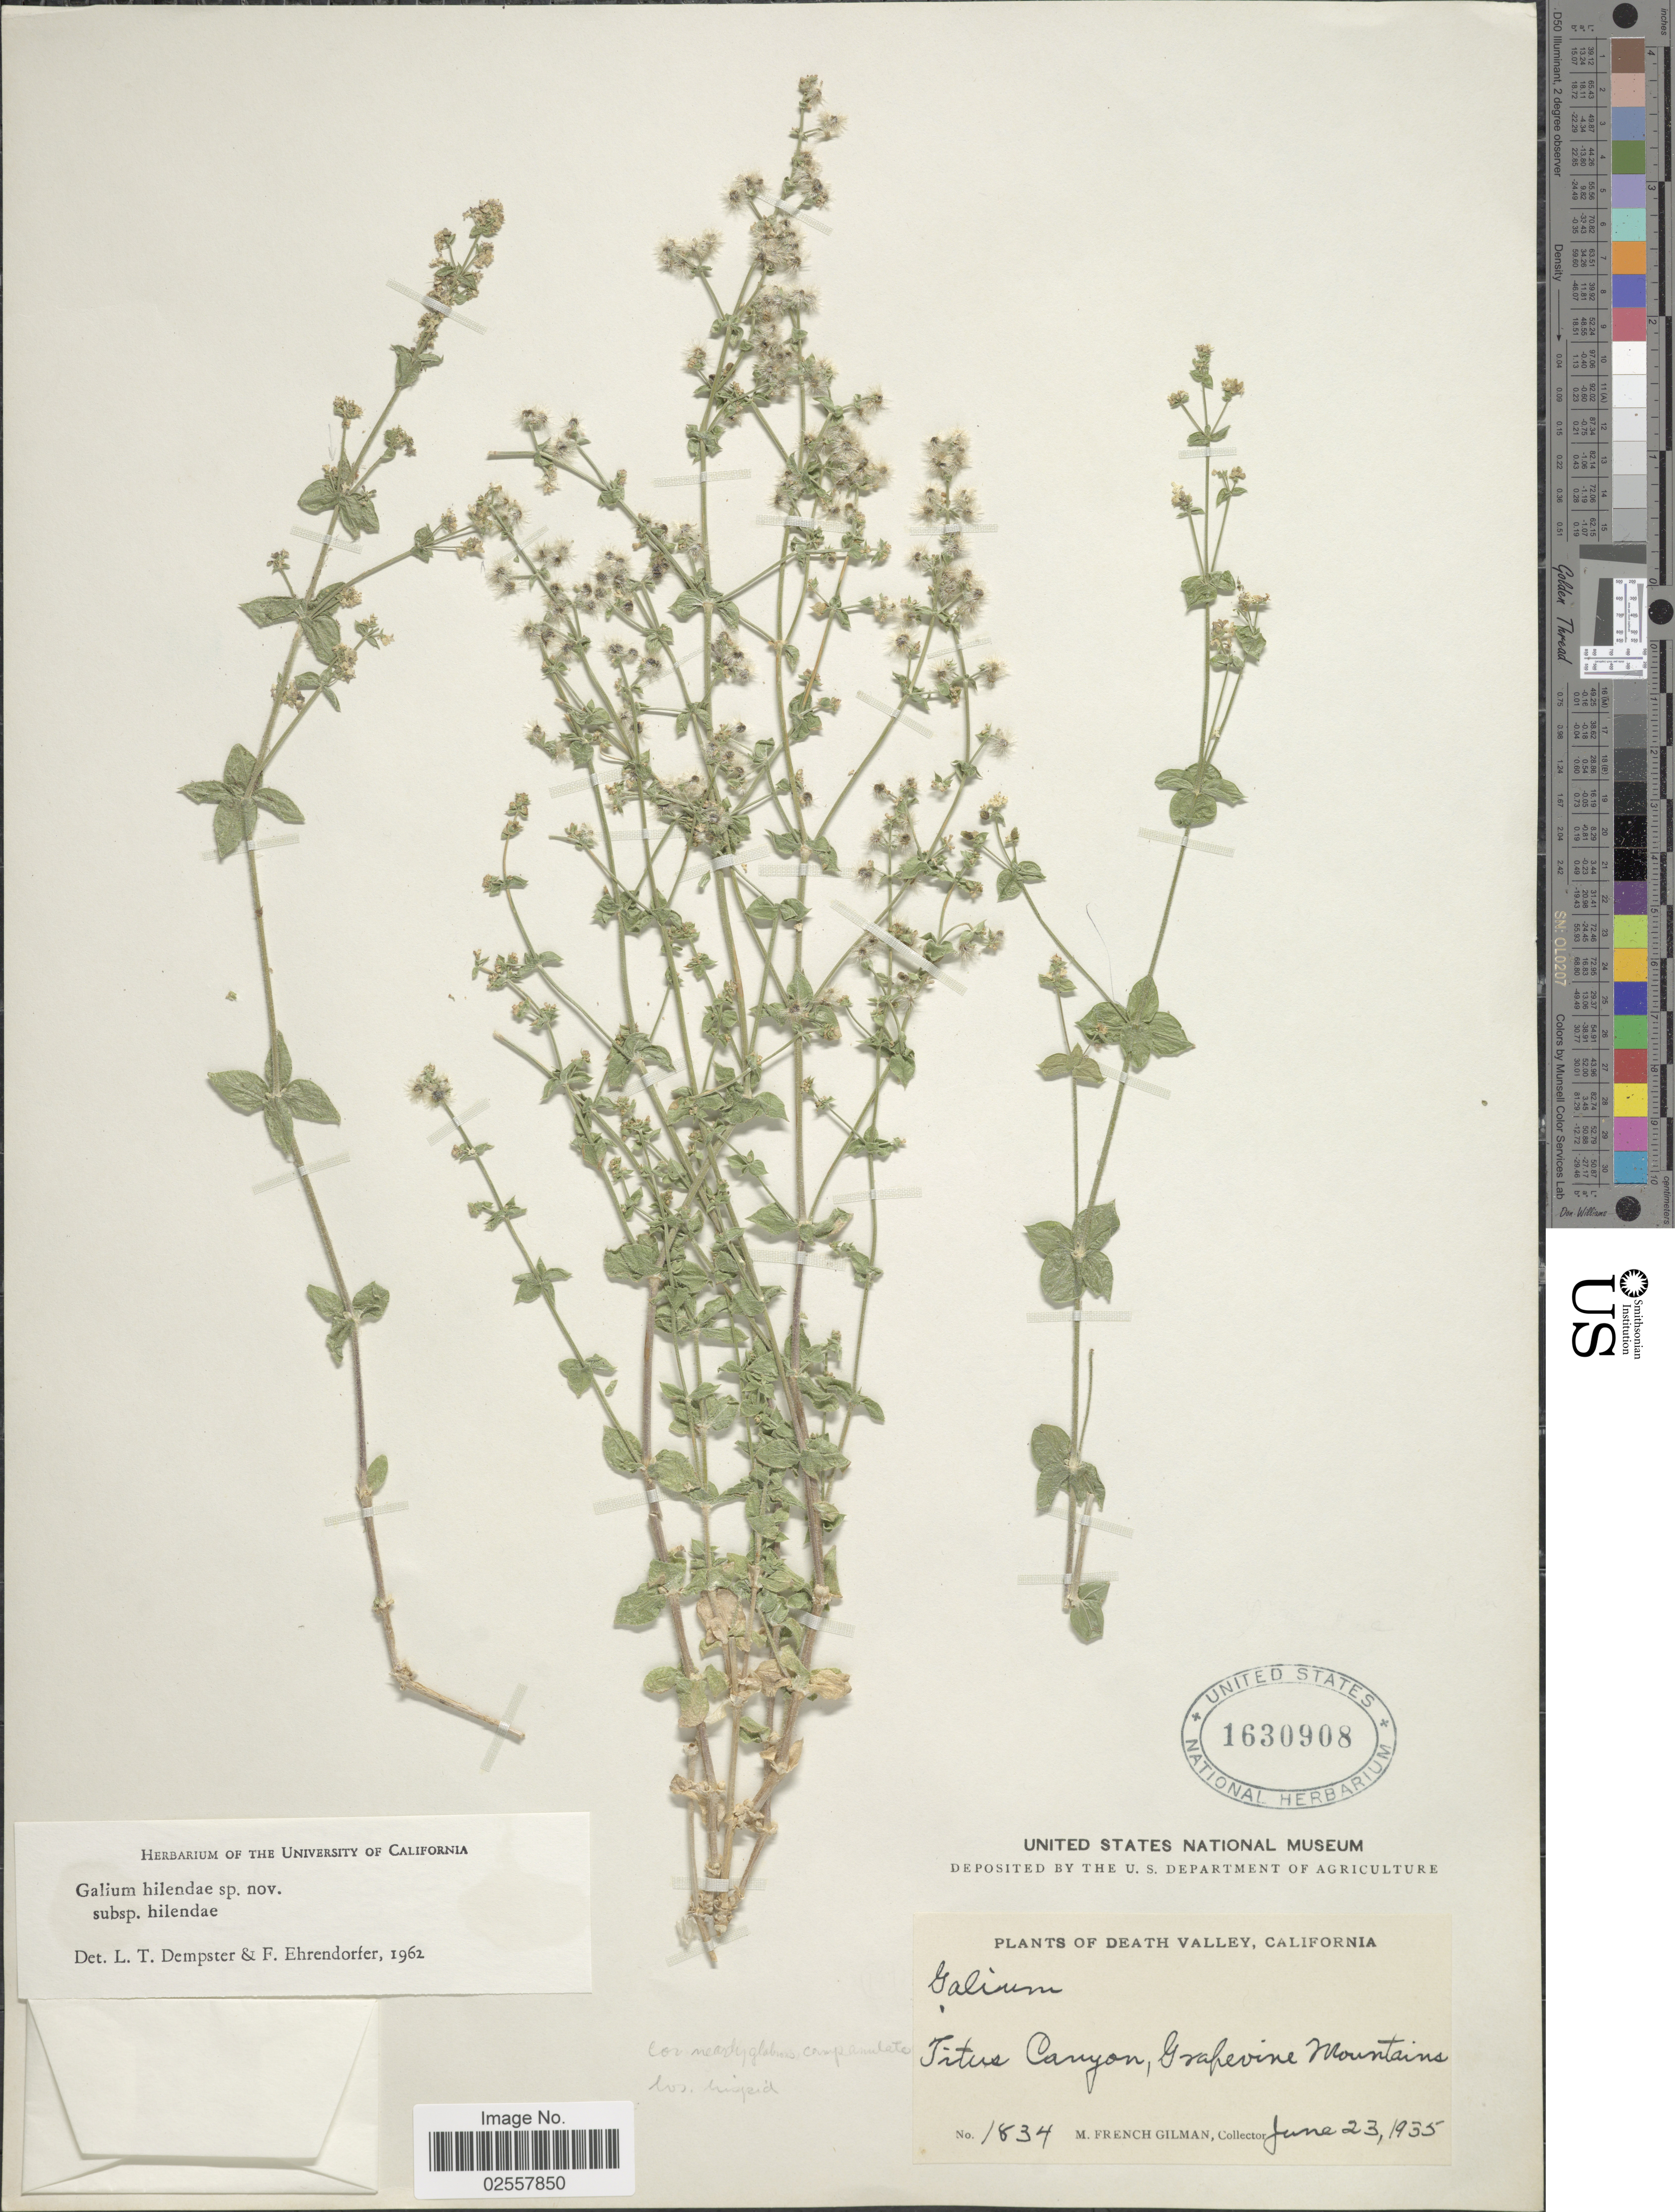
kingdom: Plantae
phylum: Tracheophyta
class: Magnoliopsida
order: Gentianales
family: Rubiaceae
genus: Galium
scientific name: Galium hilendiae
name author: Dempster & Ehrend.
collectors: M. F. Gilman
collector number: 1834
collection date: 1935-06-23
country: United States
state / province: California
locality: Death Valley, Titus Canyon, Grapevine Mountains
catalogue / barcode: US 1630908